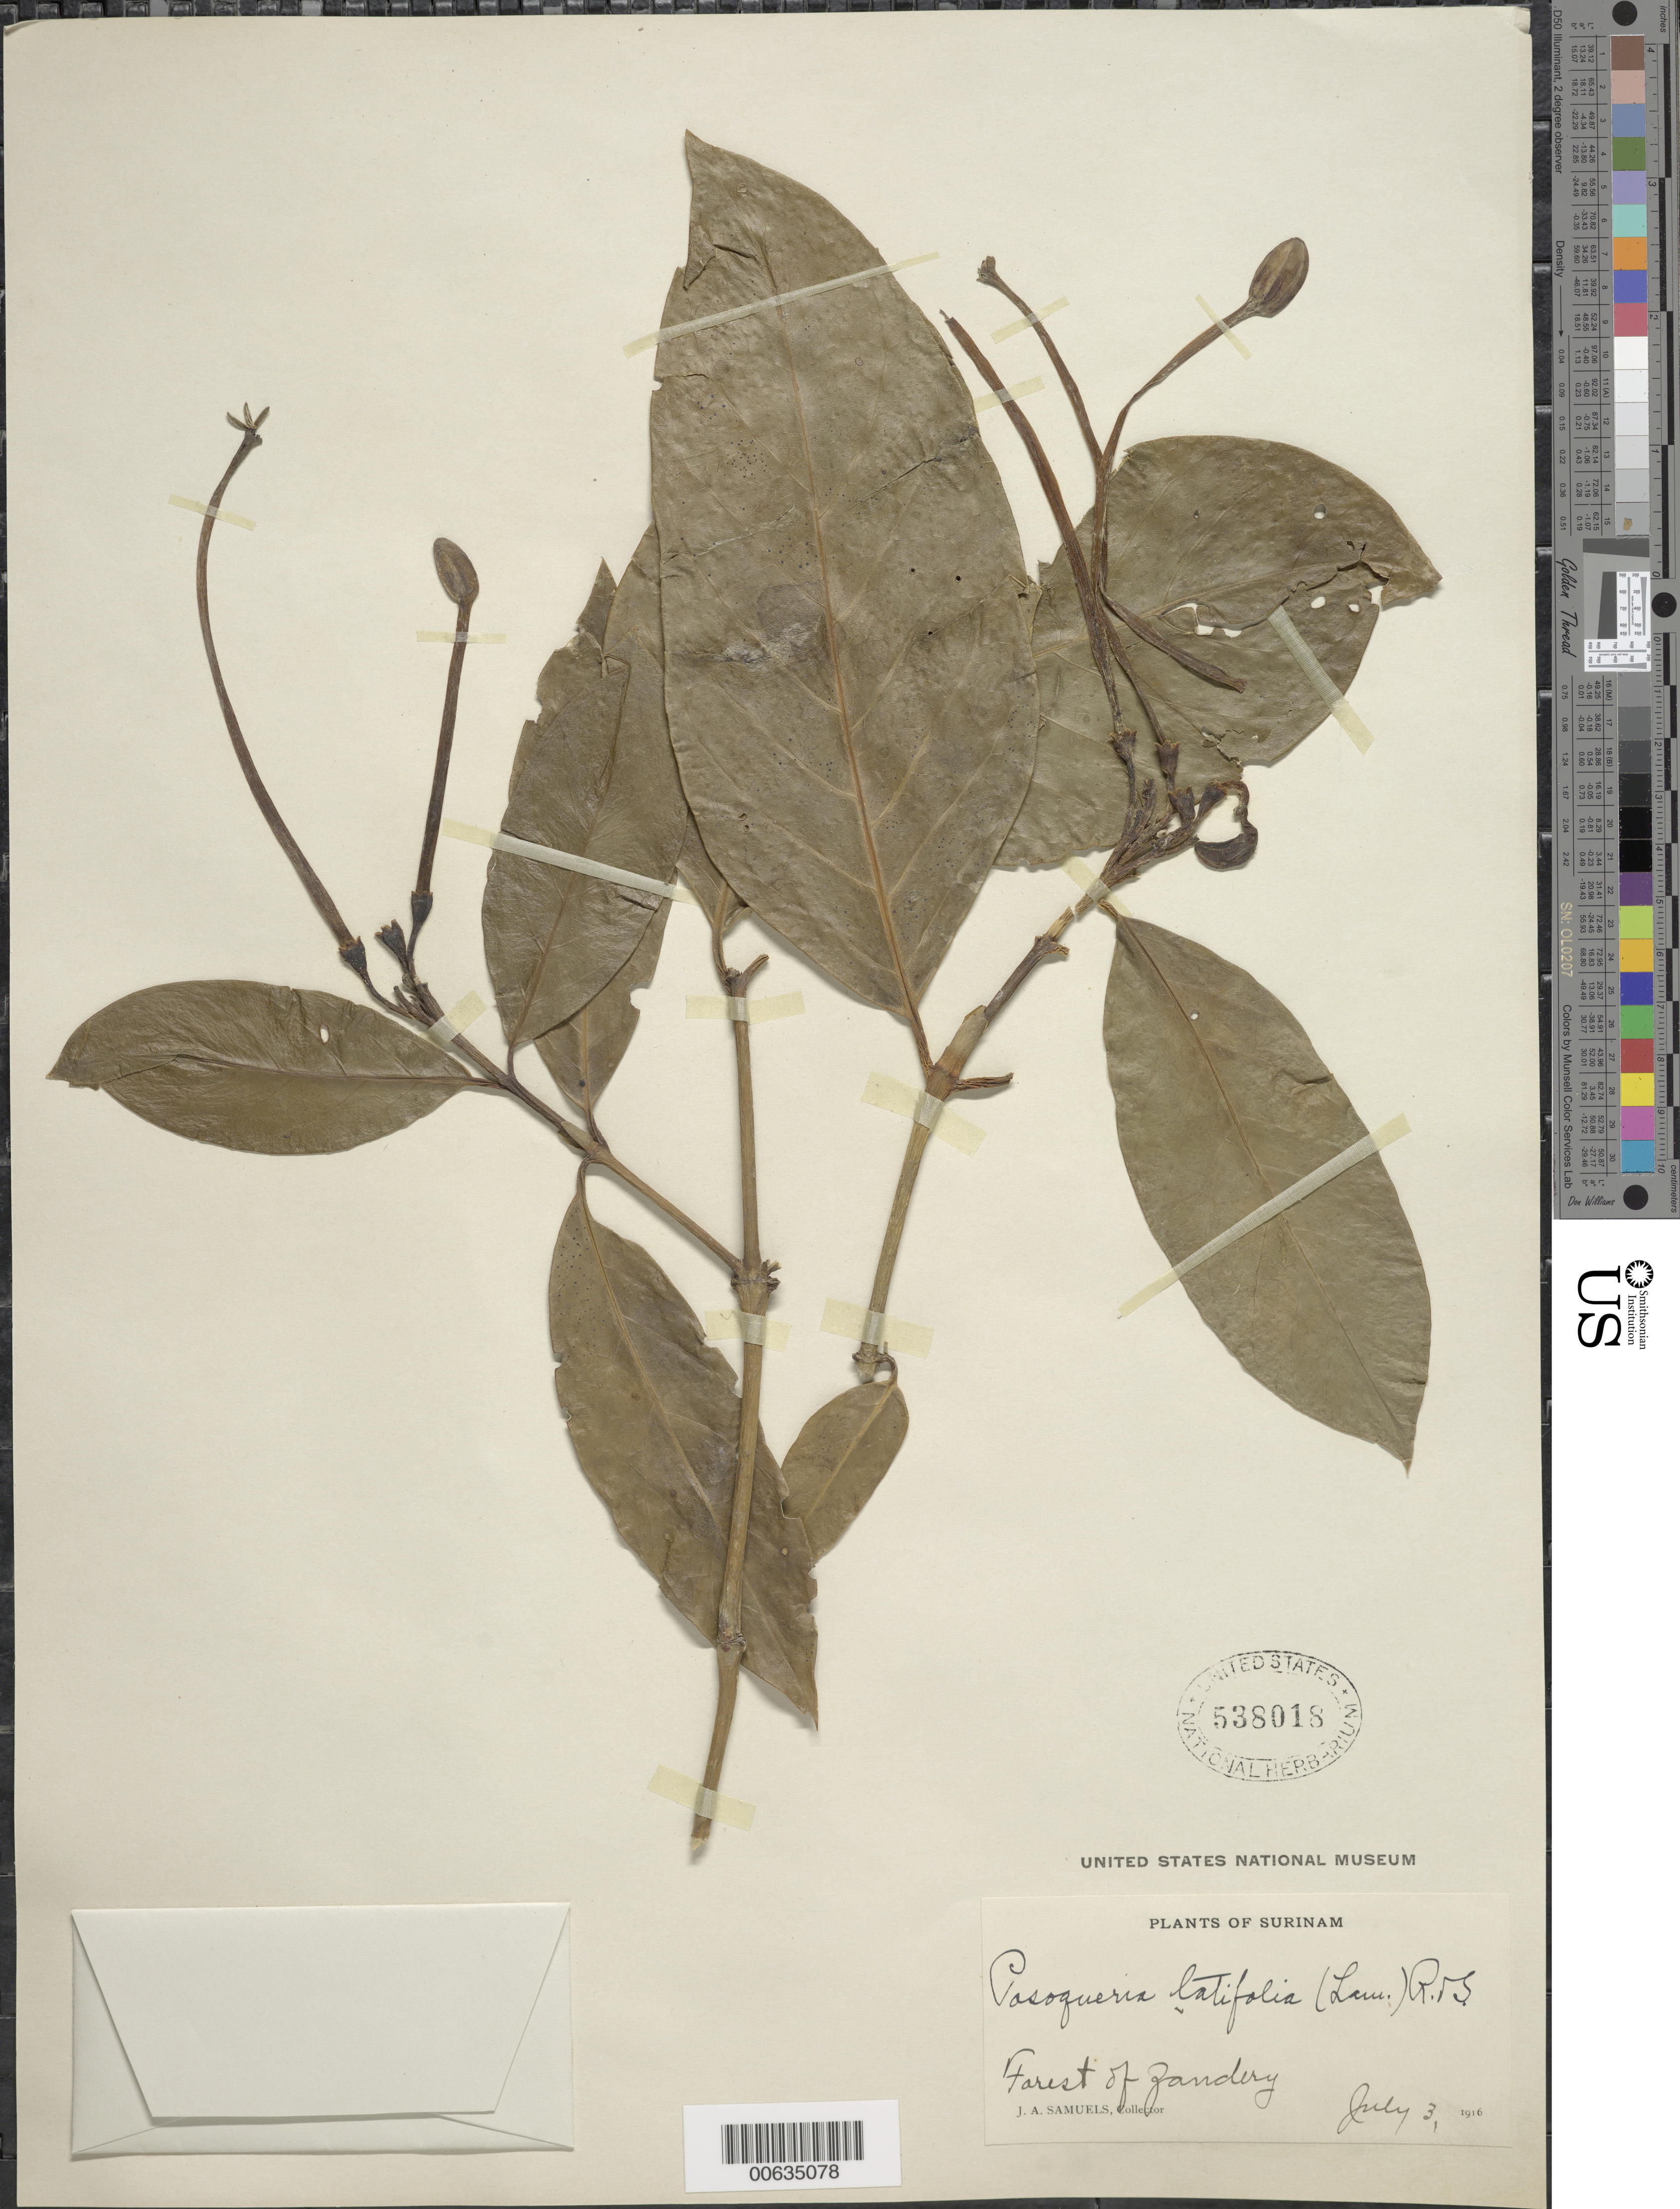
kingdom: Plantae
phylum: Tracheophyta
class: Magnoliopsida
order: Gentianales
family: Rubiaceae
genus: Posoqueria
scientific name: Posoqueria latifolia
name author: (Rudge) Roem. & Schult.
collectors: J. A. Samuels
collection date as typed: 3-Jul-16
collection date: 1916-07-03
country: Suriname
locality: Zanderij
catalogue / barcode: US 538018